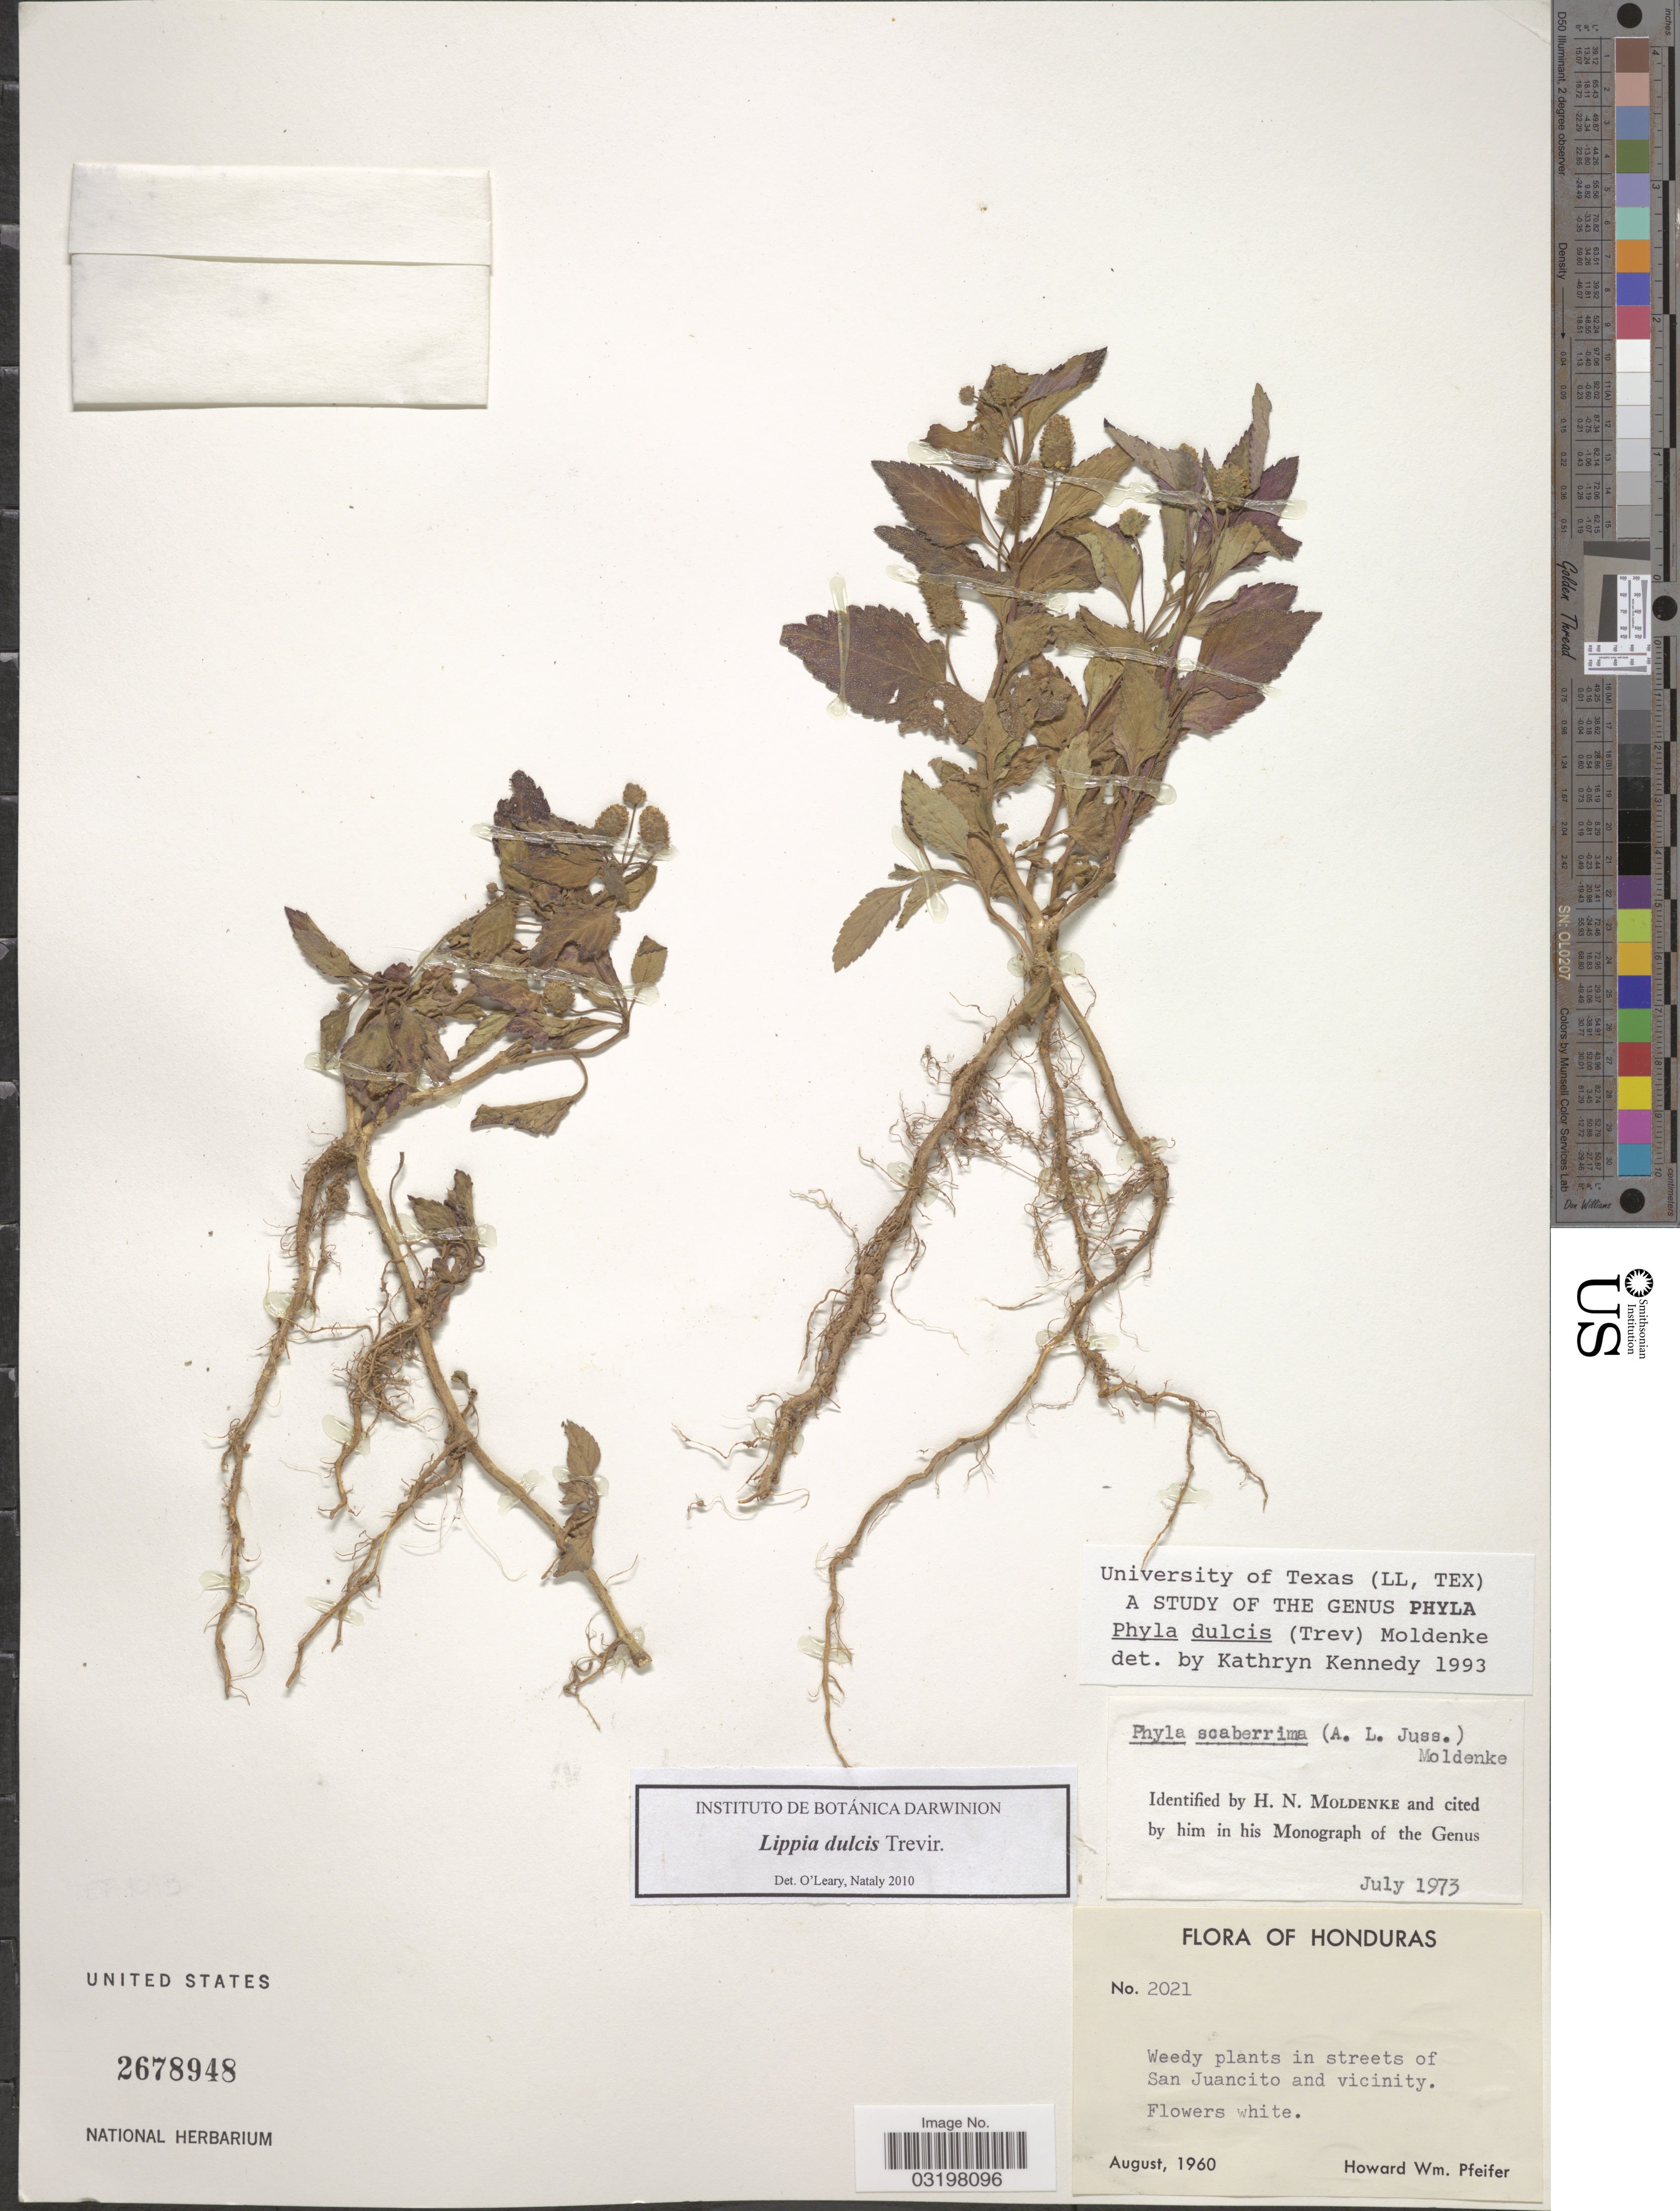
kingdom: Plantae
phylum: Tracheophyta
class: Magnoliopsida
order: Lamiales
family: Verbenaceae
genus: Lippia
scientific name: Lippia dulcis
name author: Trevis.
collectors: H. W. Pfeifer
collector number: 2021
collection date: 1960-08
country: Honduras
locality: Weedy plants in streets of San Juancito and vicinity.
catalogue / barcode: US 2678948